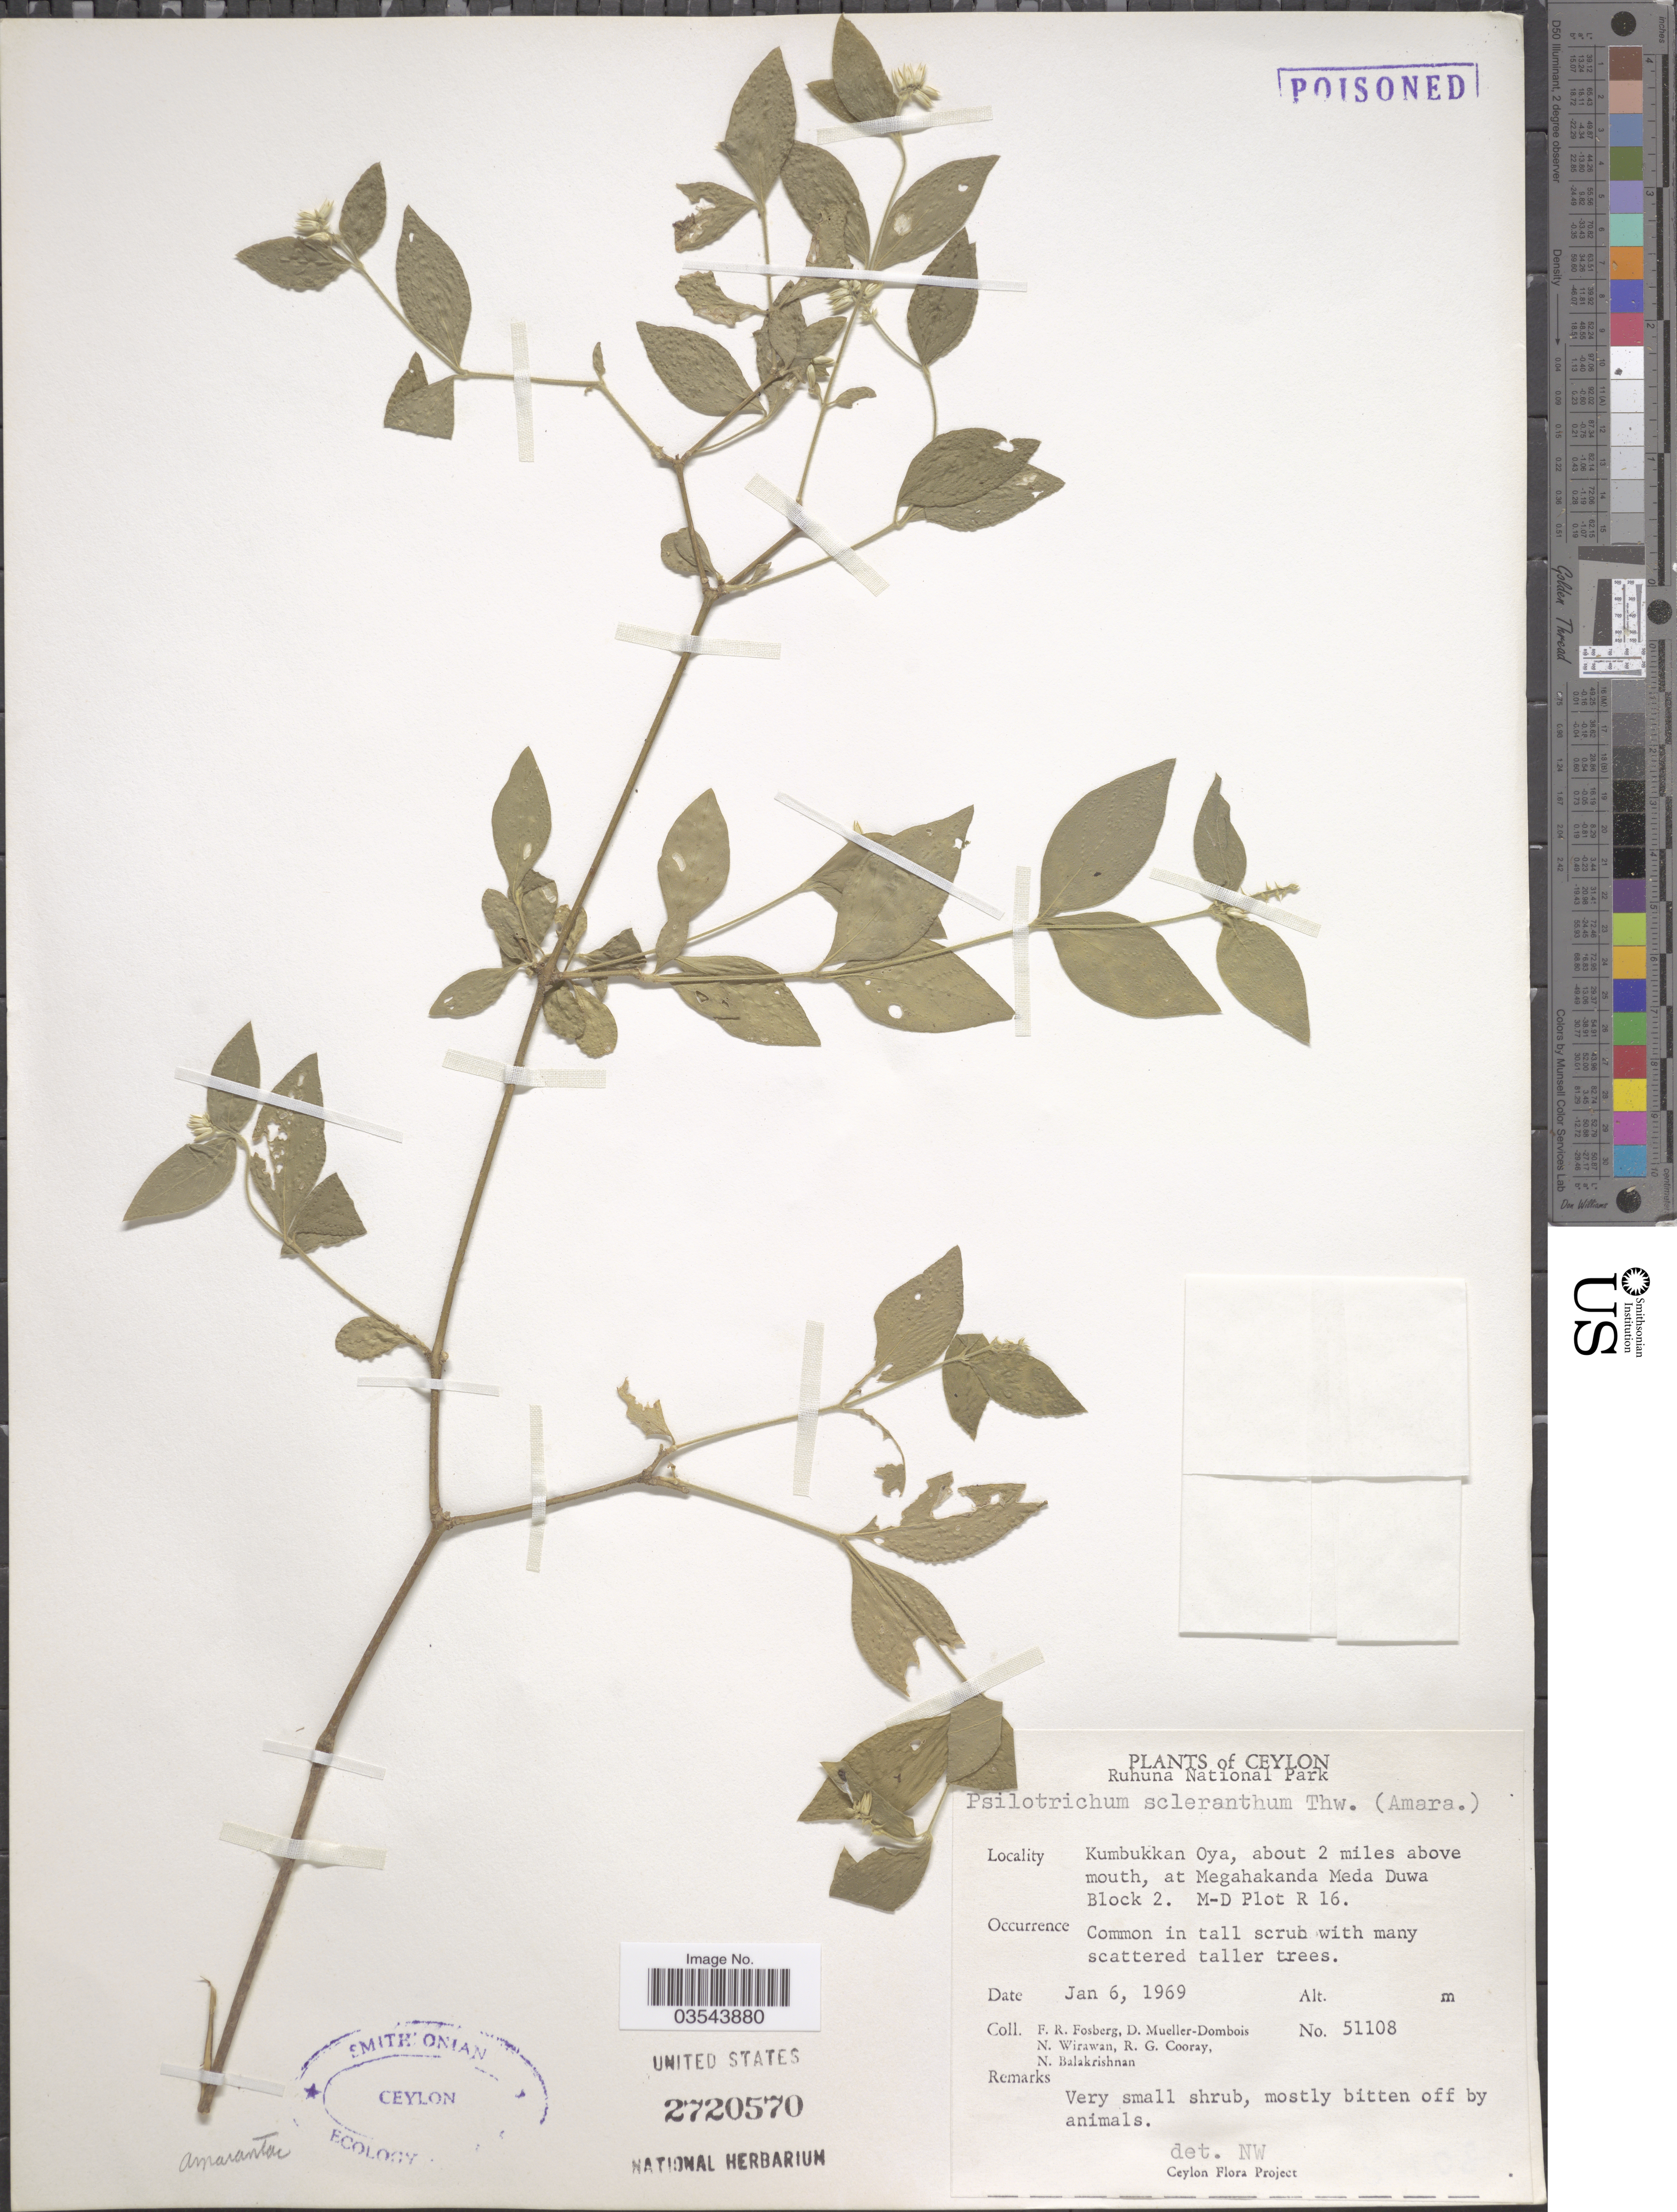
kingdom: Plantae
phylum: Tracheophyta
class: Magnoliopsida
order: Caryophyllales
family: Amaranthaceae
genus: Psilotrichum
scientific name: Psilotrichum scleranthum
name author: Thwaites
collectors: F. R. Fosberg, D. Mueller-Dombois, N. Wirawan, R. Cooray & N. Balakrishnan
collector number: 51108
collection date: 1969-01-06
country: Sri Lanka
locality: Ceylon. Ruhuna National Park, Kumbukkan Oya, about 2 miles above mouth, at Megahakanda Meda Duwa Block 2. M-D Plot R 16.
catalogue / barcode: US 2720570